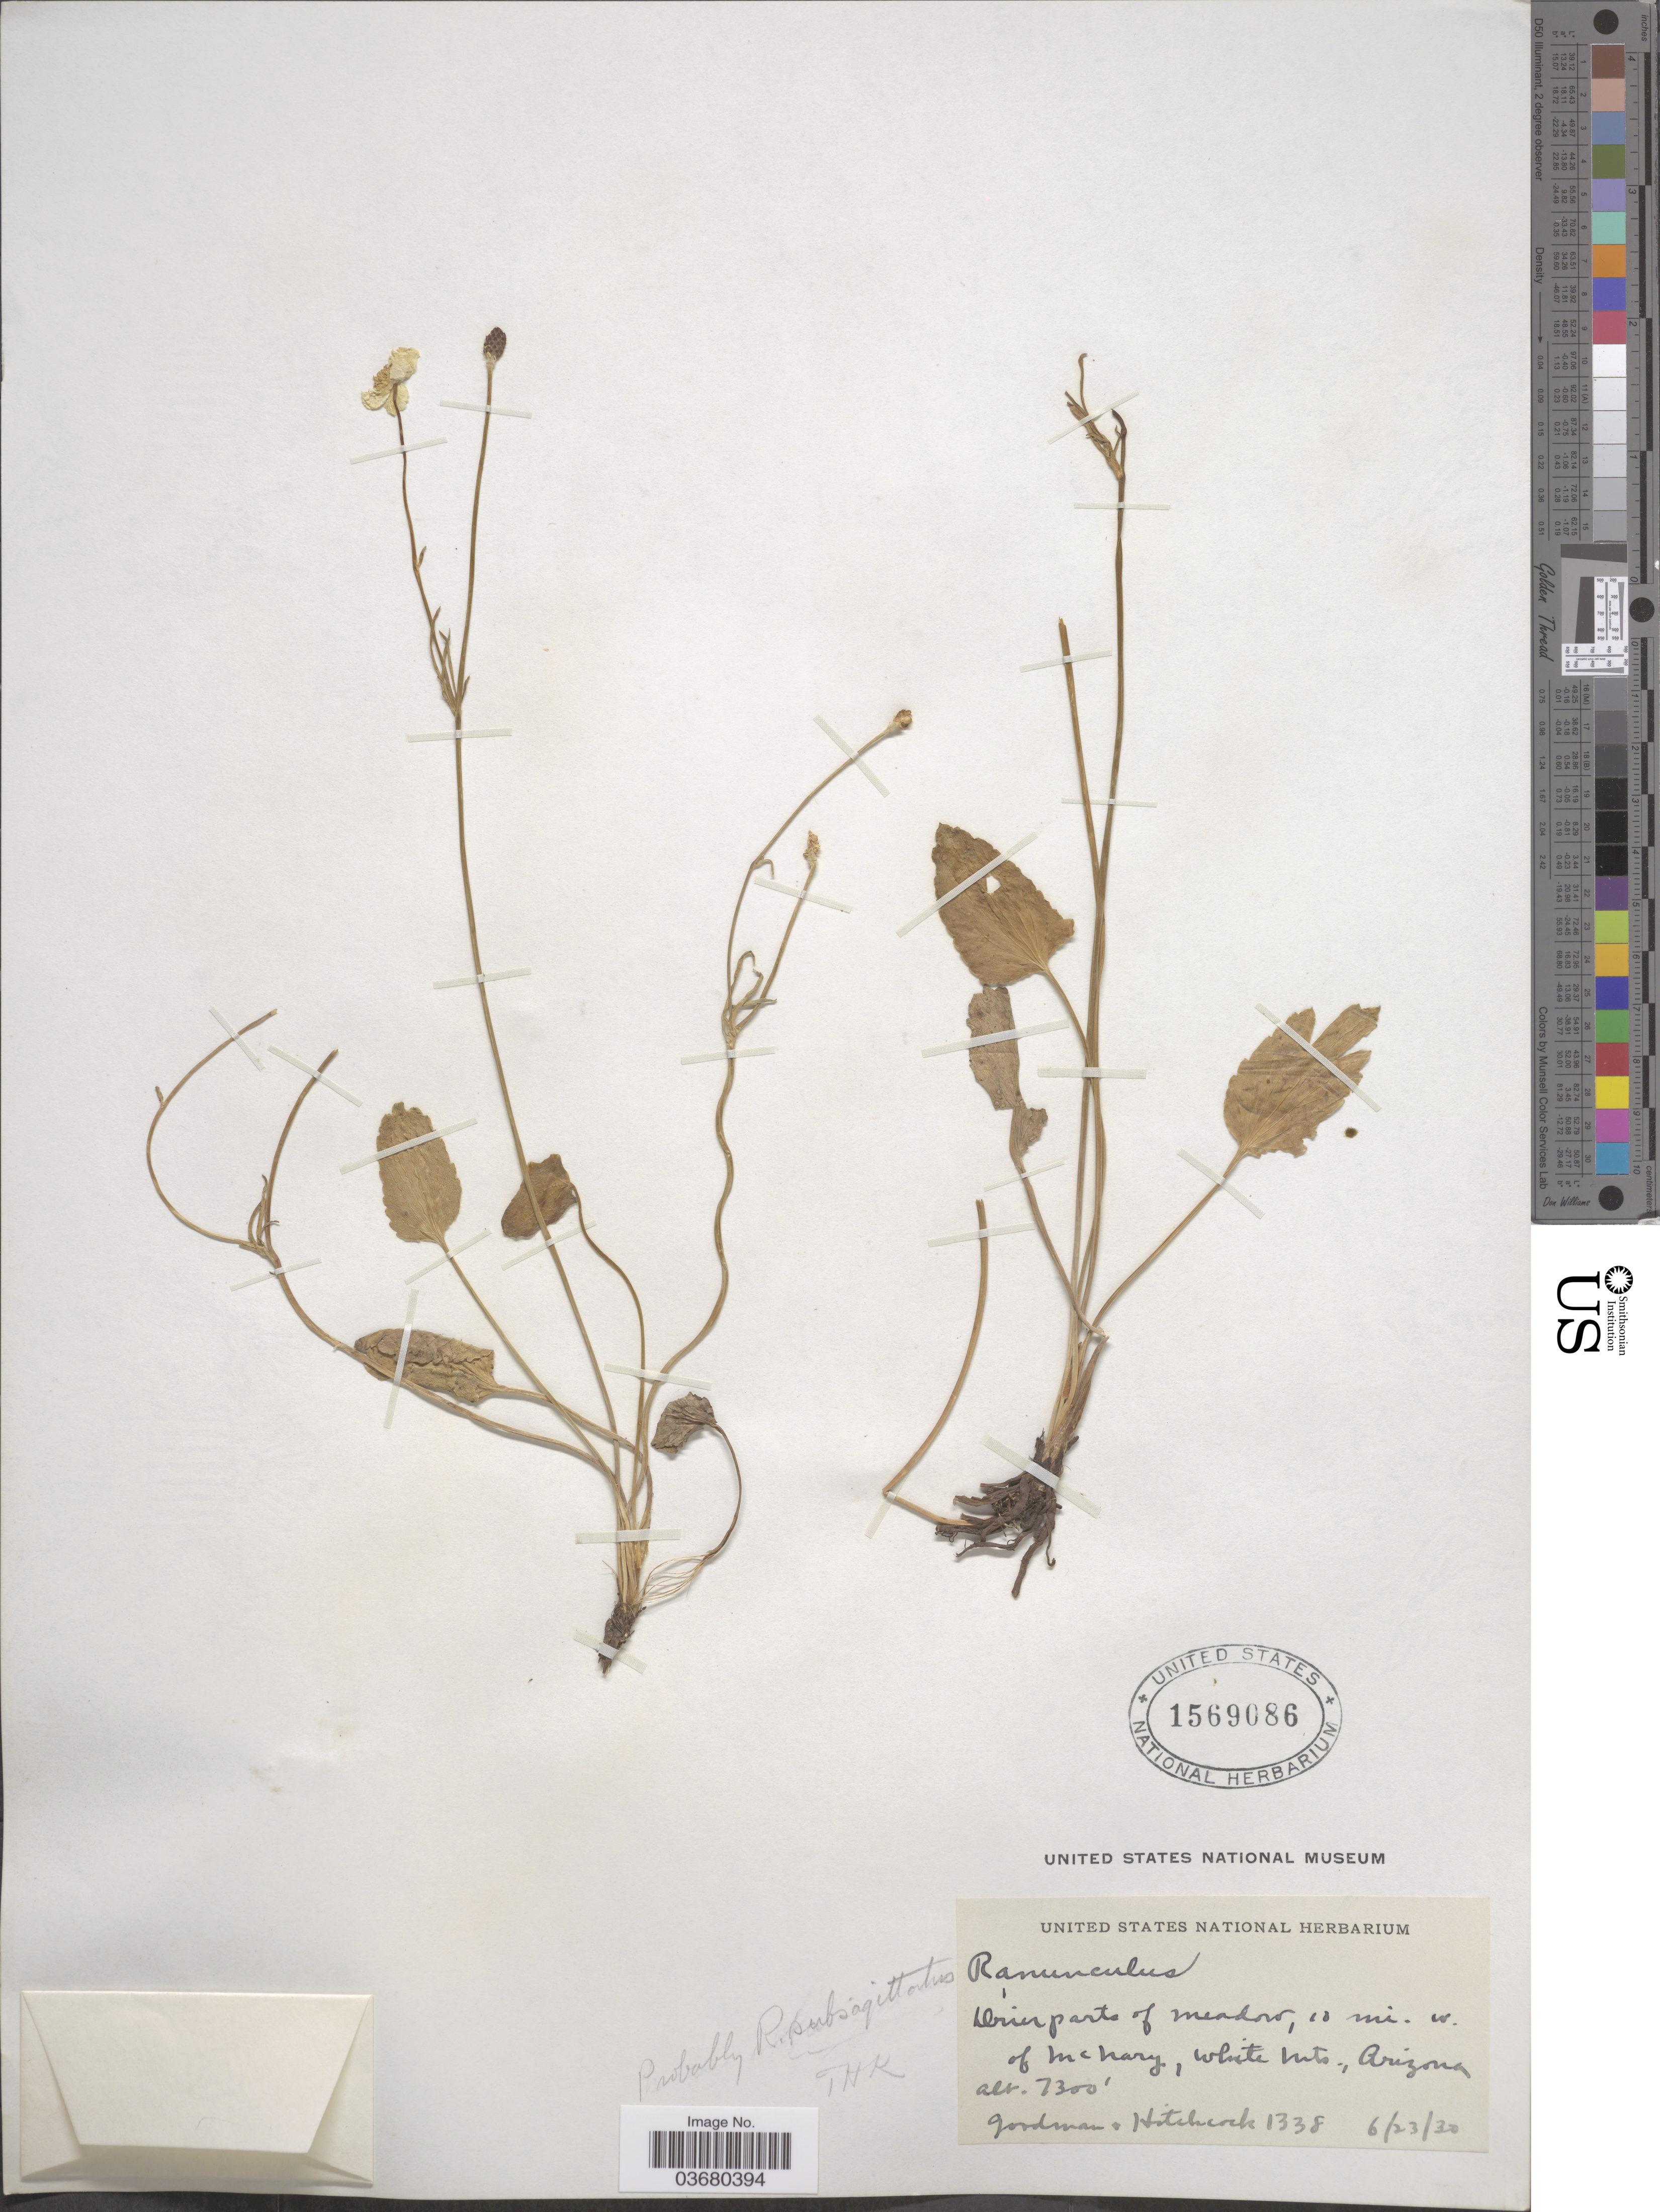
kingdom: Plantae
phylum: Tracheophyta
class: Magnoliopsida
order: Ranunculales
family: Ranunculaceae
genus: Ranunculus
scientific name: Ranunculus cardiophyllus var. subsagittatus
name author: (A. Gray) L.D. Benson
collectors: Goodman & -- Hitchcock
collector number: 1338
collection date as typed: Transcribed d/m/y: 23/6/30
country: United States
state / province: Arizona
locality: Drier parts of meadow, 10 mi. w. of McNary, White Mts.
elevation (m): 2225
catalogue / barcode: US 1569086